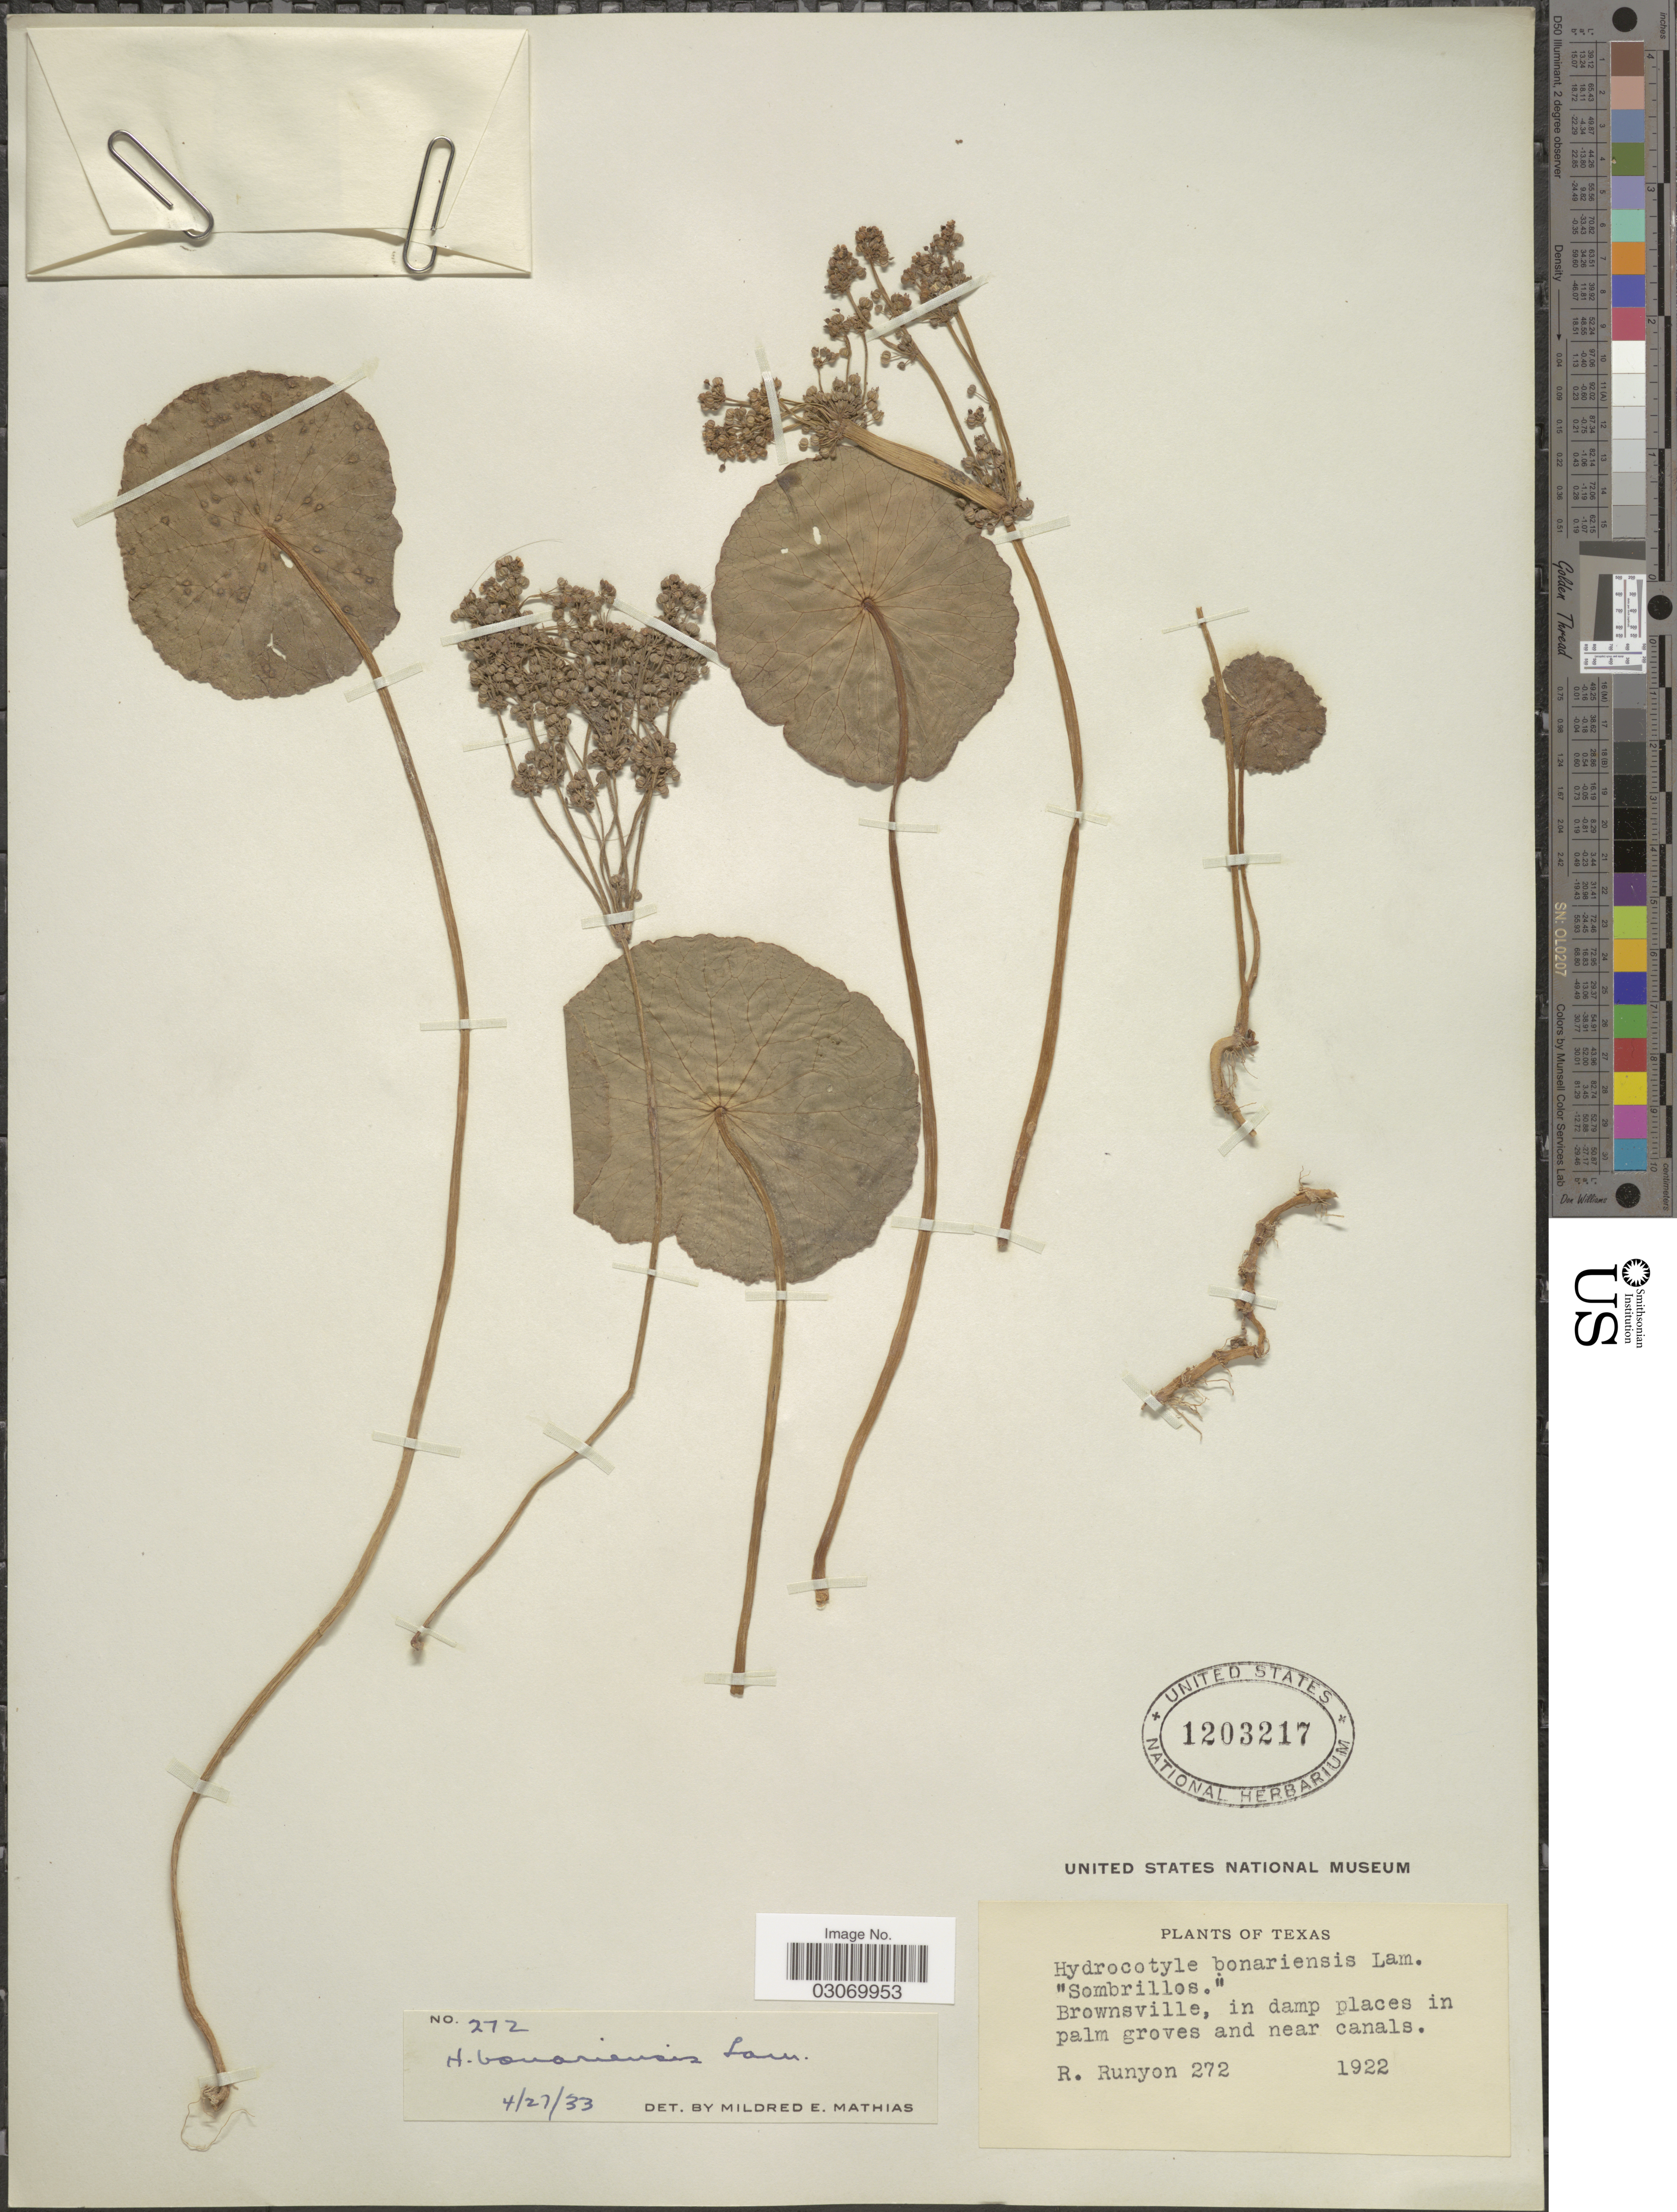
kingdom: Plantae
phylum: Tracheophyta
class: Magnoliopsida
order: Apiales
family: Araliaceae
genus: Hydrocotyle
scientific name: Hydrocotyle bonariensis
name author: Lam.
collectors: R. Runyon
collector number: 272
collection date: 1922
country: United States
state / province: Texas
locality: Brownsville, in damp places in palm groves and near canals.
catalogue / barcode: US 1203217